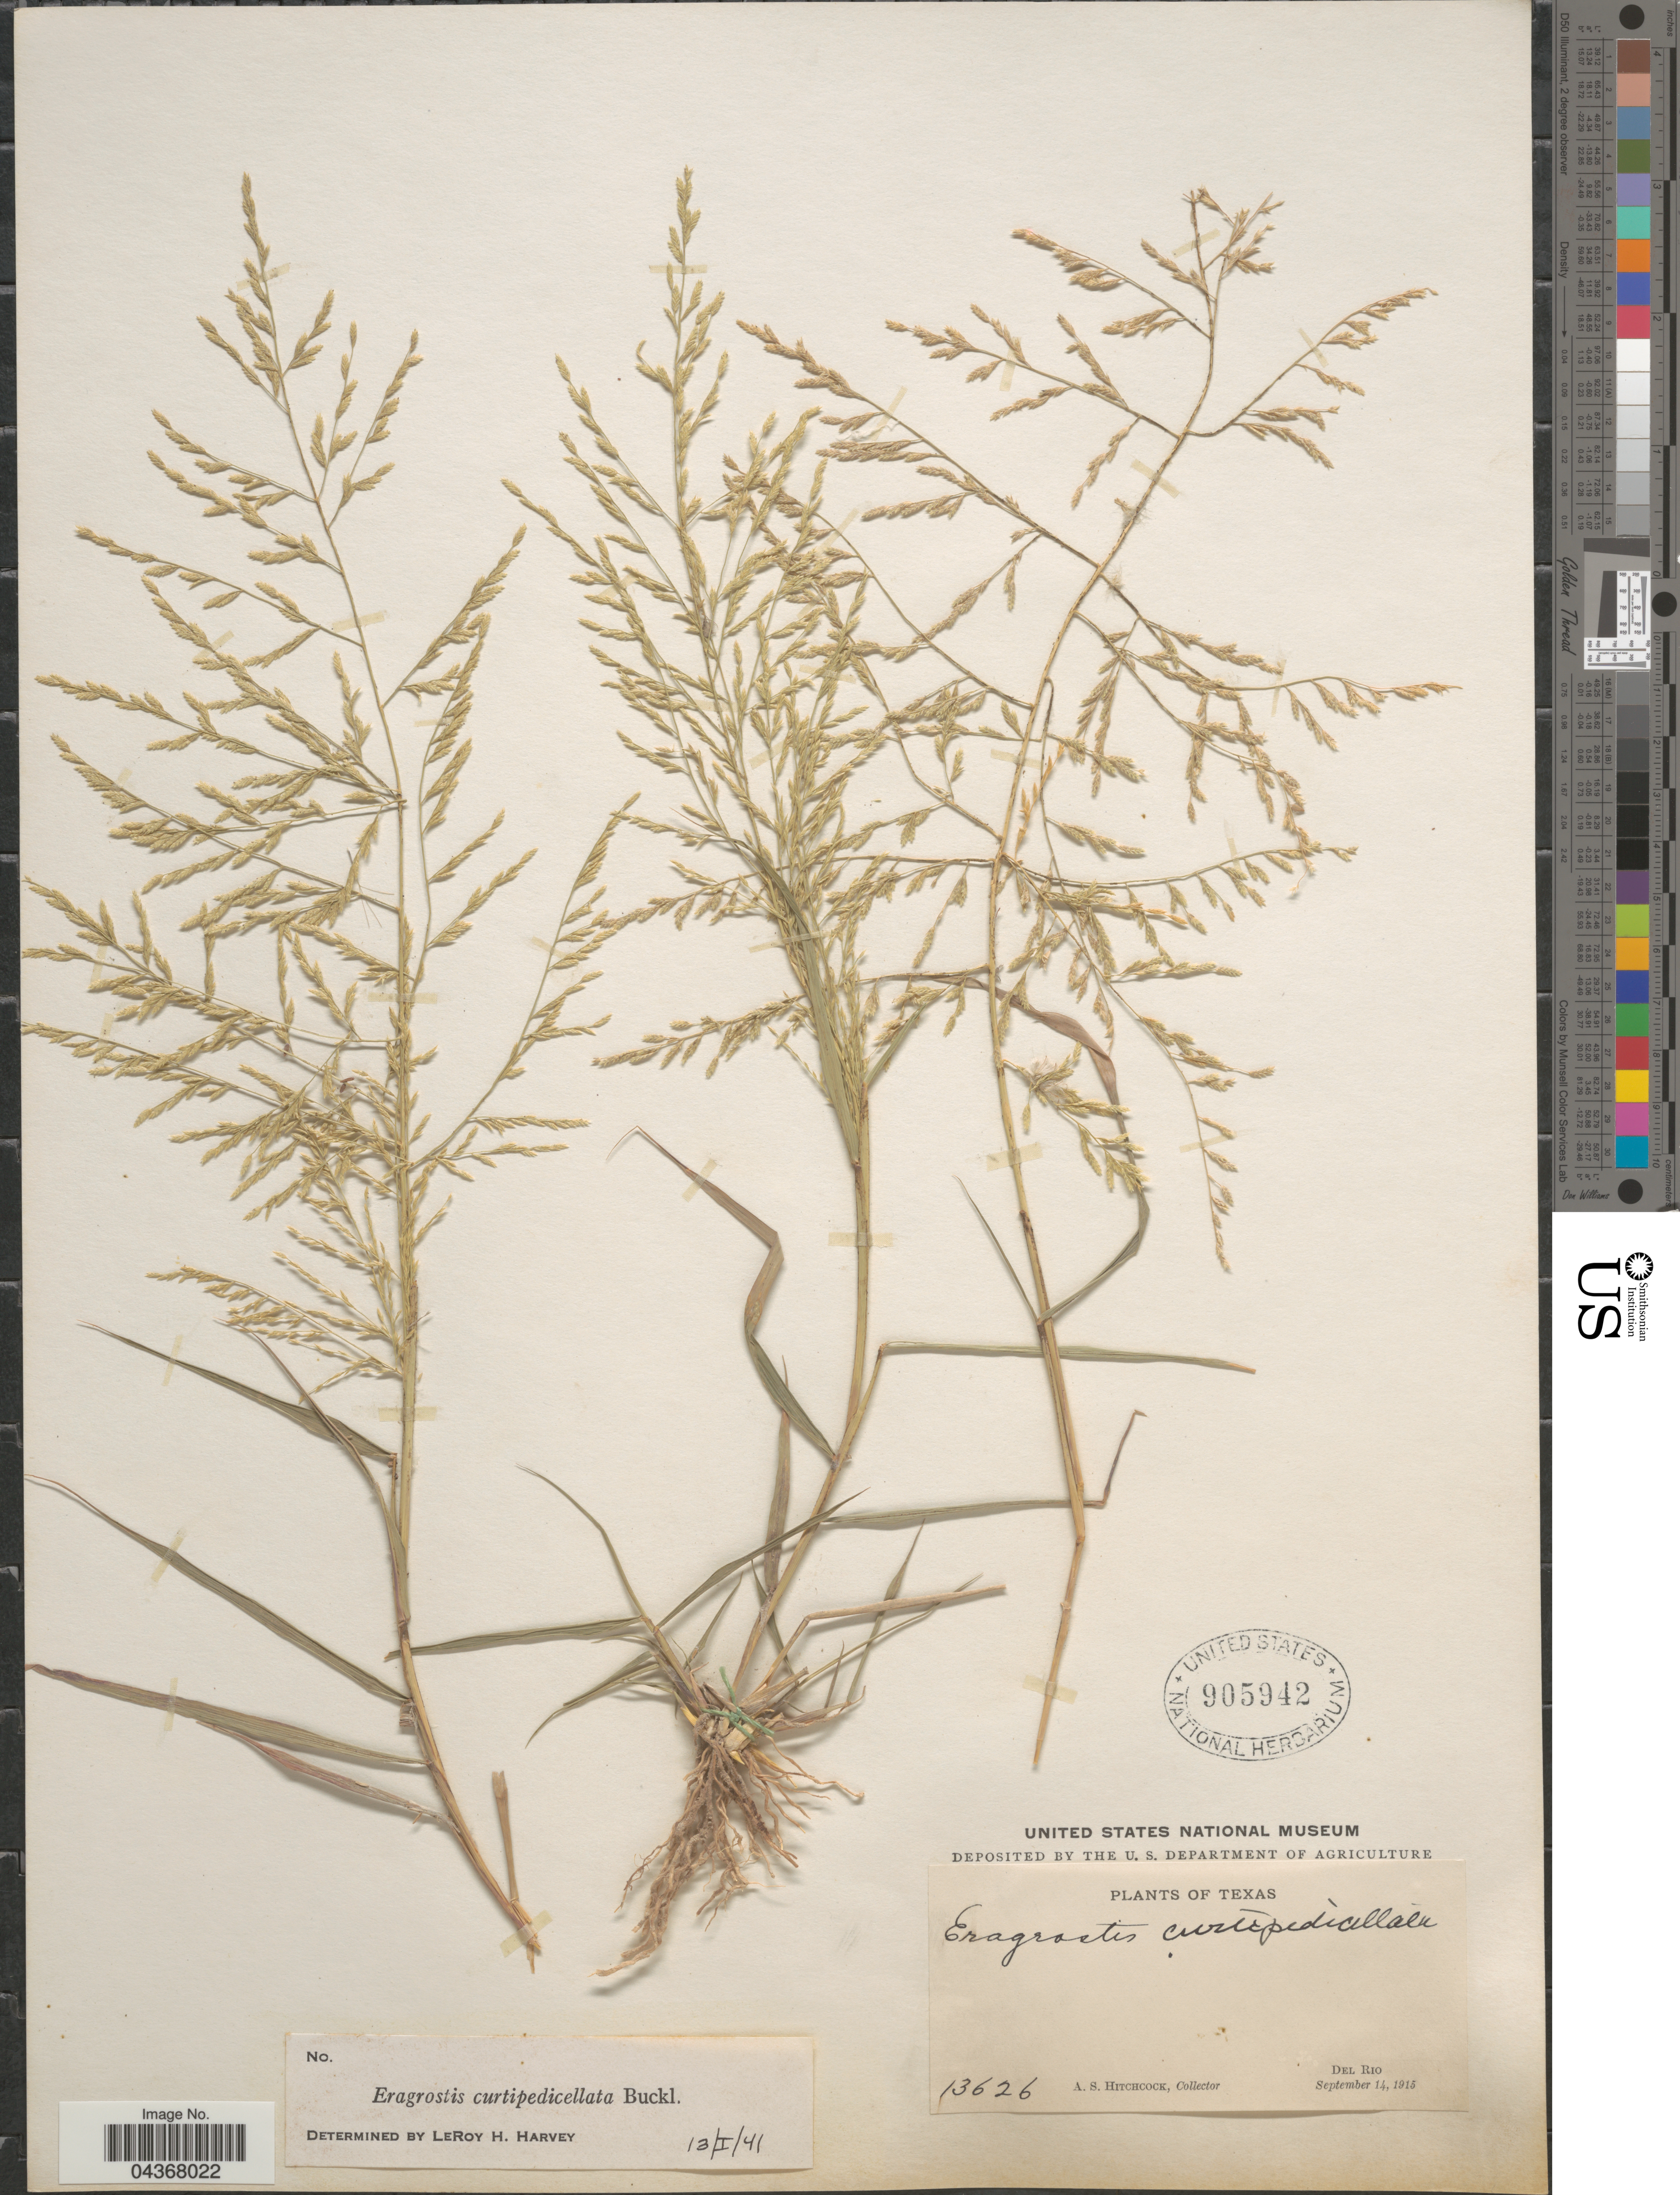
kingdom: Plantae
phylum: Tracheophyta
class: Liliopsida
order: Poales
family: Poaceae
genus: Eragrostis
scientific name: Eragrostis curtipedicellata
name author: Buckley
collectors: A. S. Hitchcock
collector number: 13626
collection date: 1915-09-14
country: United States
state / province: Texas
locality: Del Rio.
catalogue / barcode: US 905942